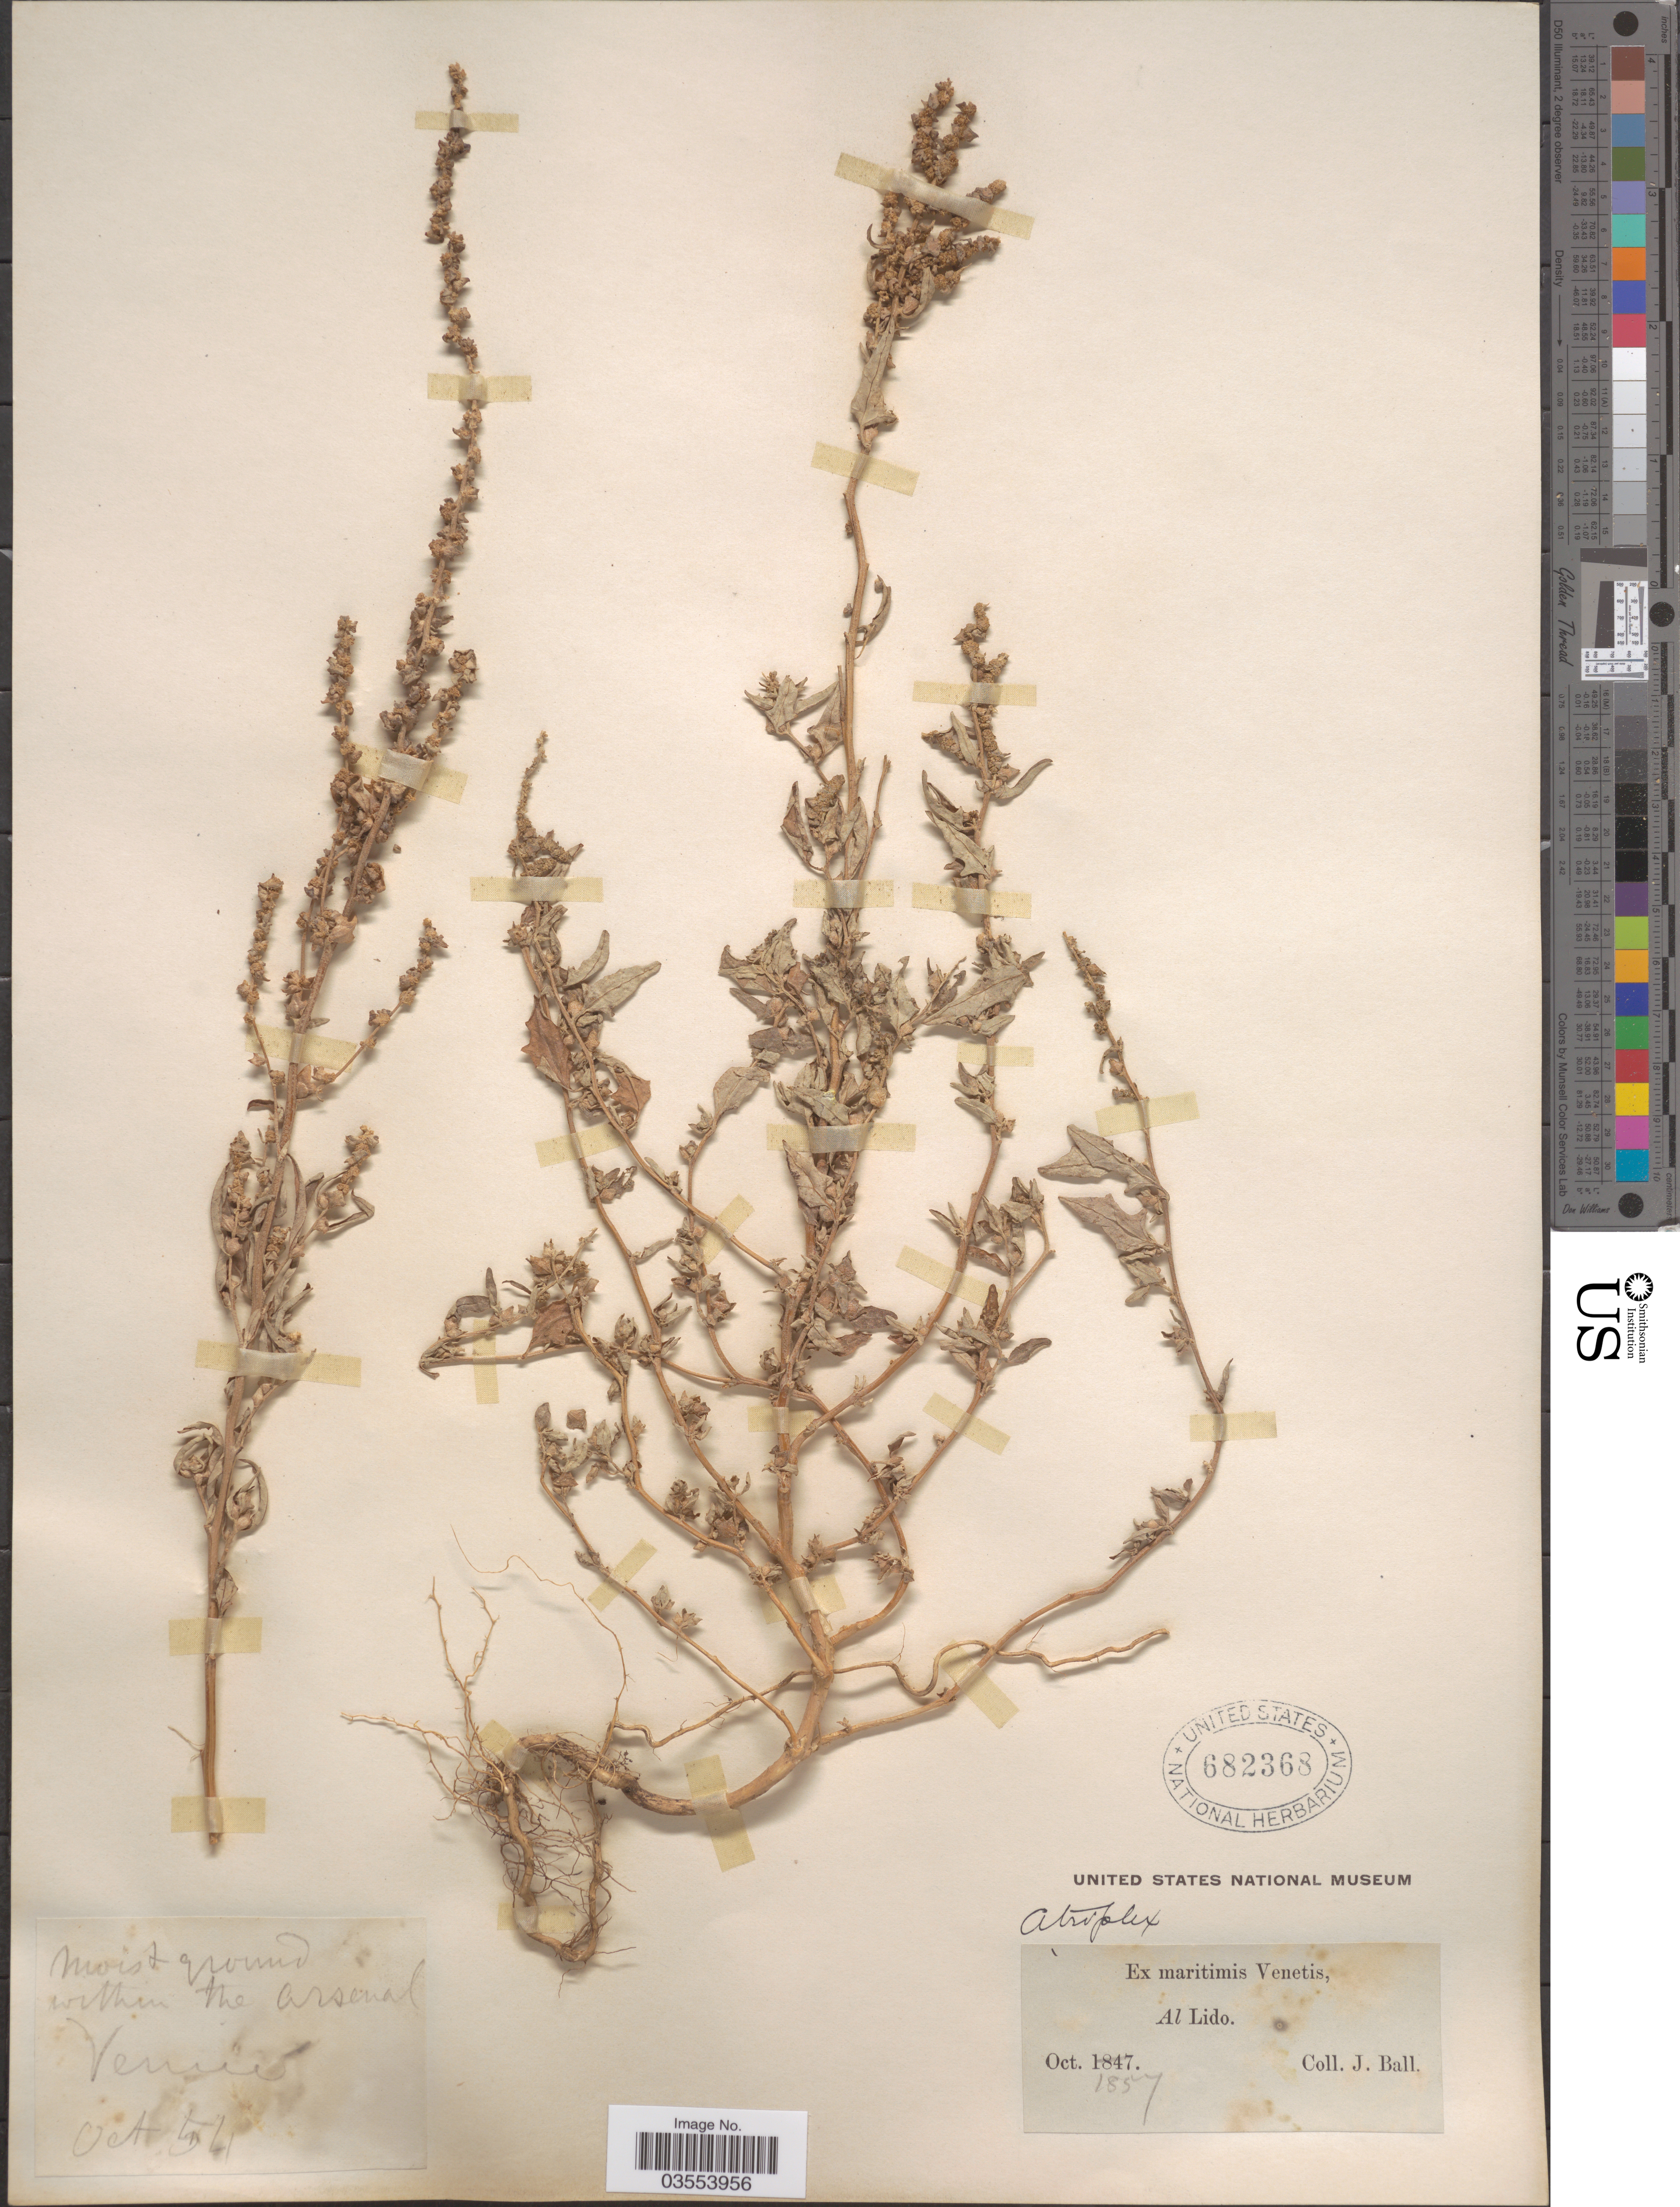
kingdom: Plantae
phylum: Tracheophyta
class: Magnoliopsida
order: Caryophyllales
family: Amaranthaceae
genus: Atriplex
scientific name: Atriplex sp.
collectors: J. Ball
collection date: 1854-10/1857-10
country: Italy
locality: Within the arsenal. Venice. Ex maritimis Venetis, Al Lido.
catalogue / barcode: US 682368